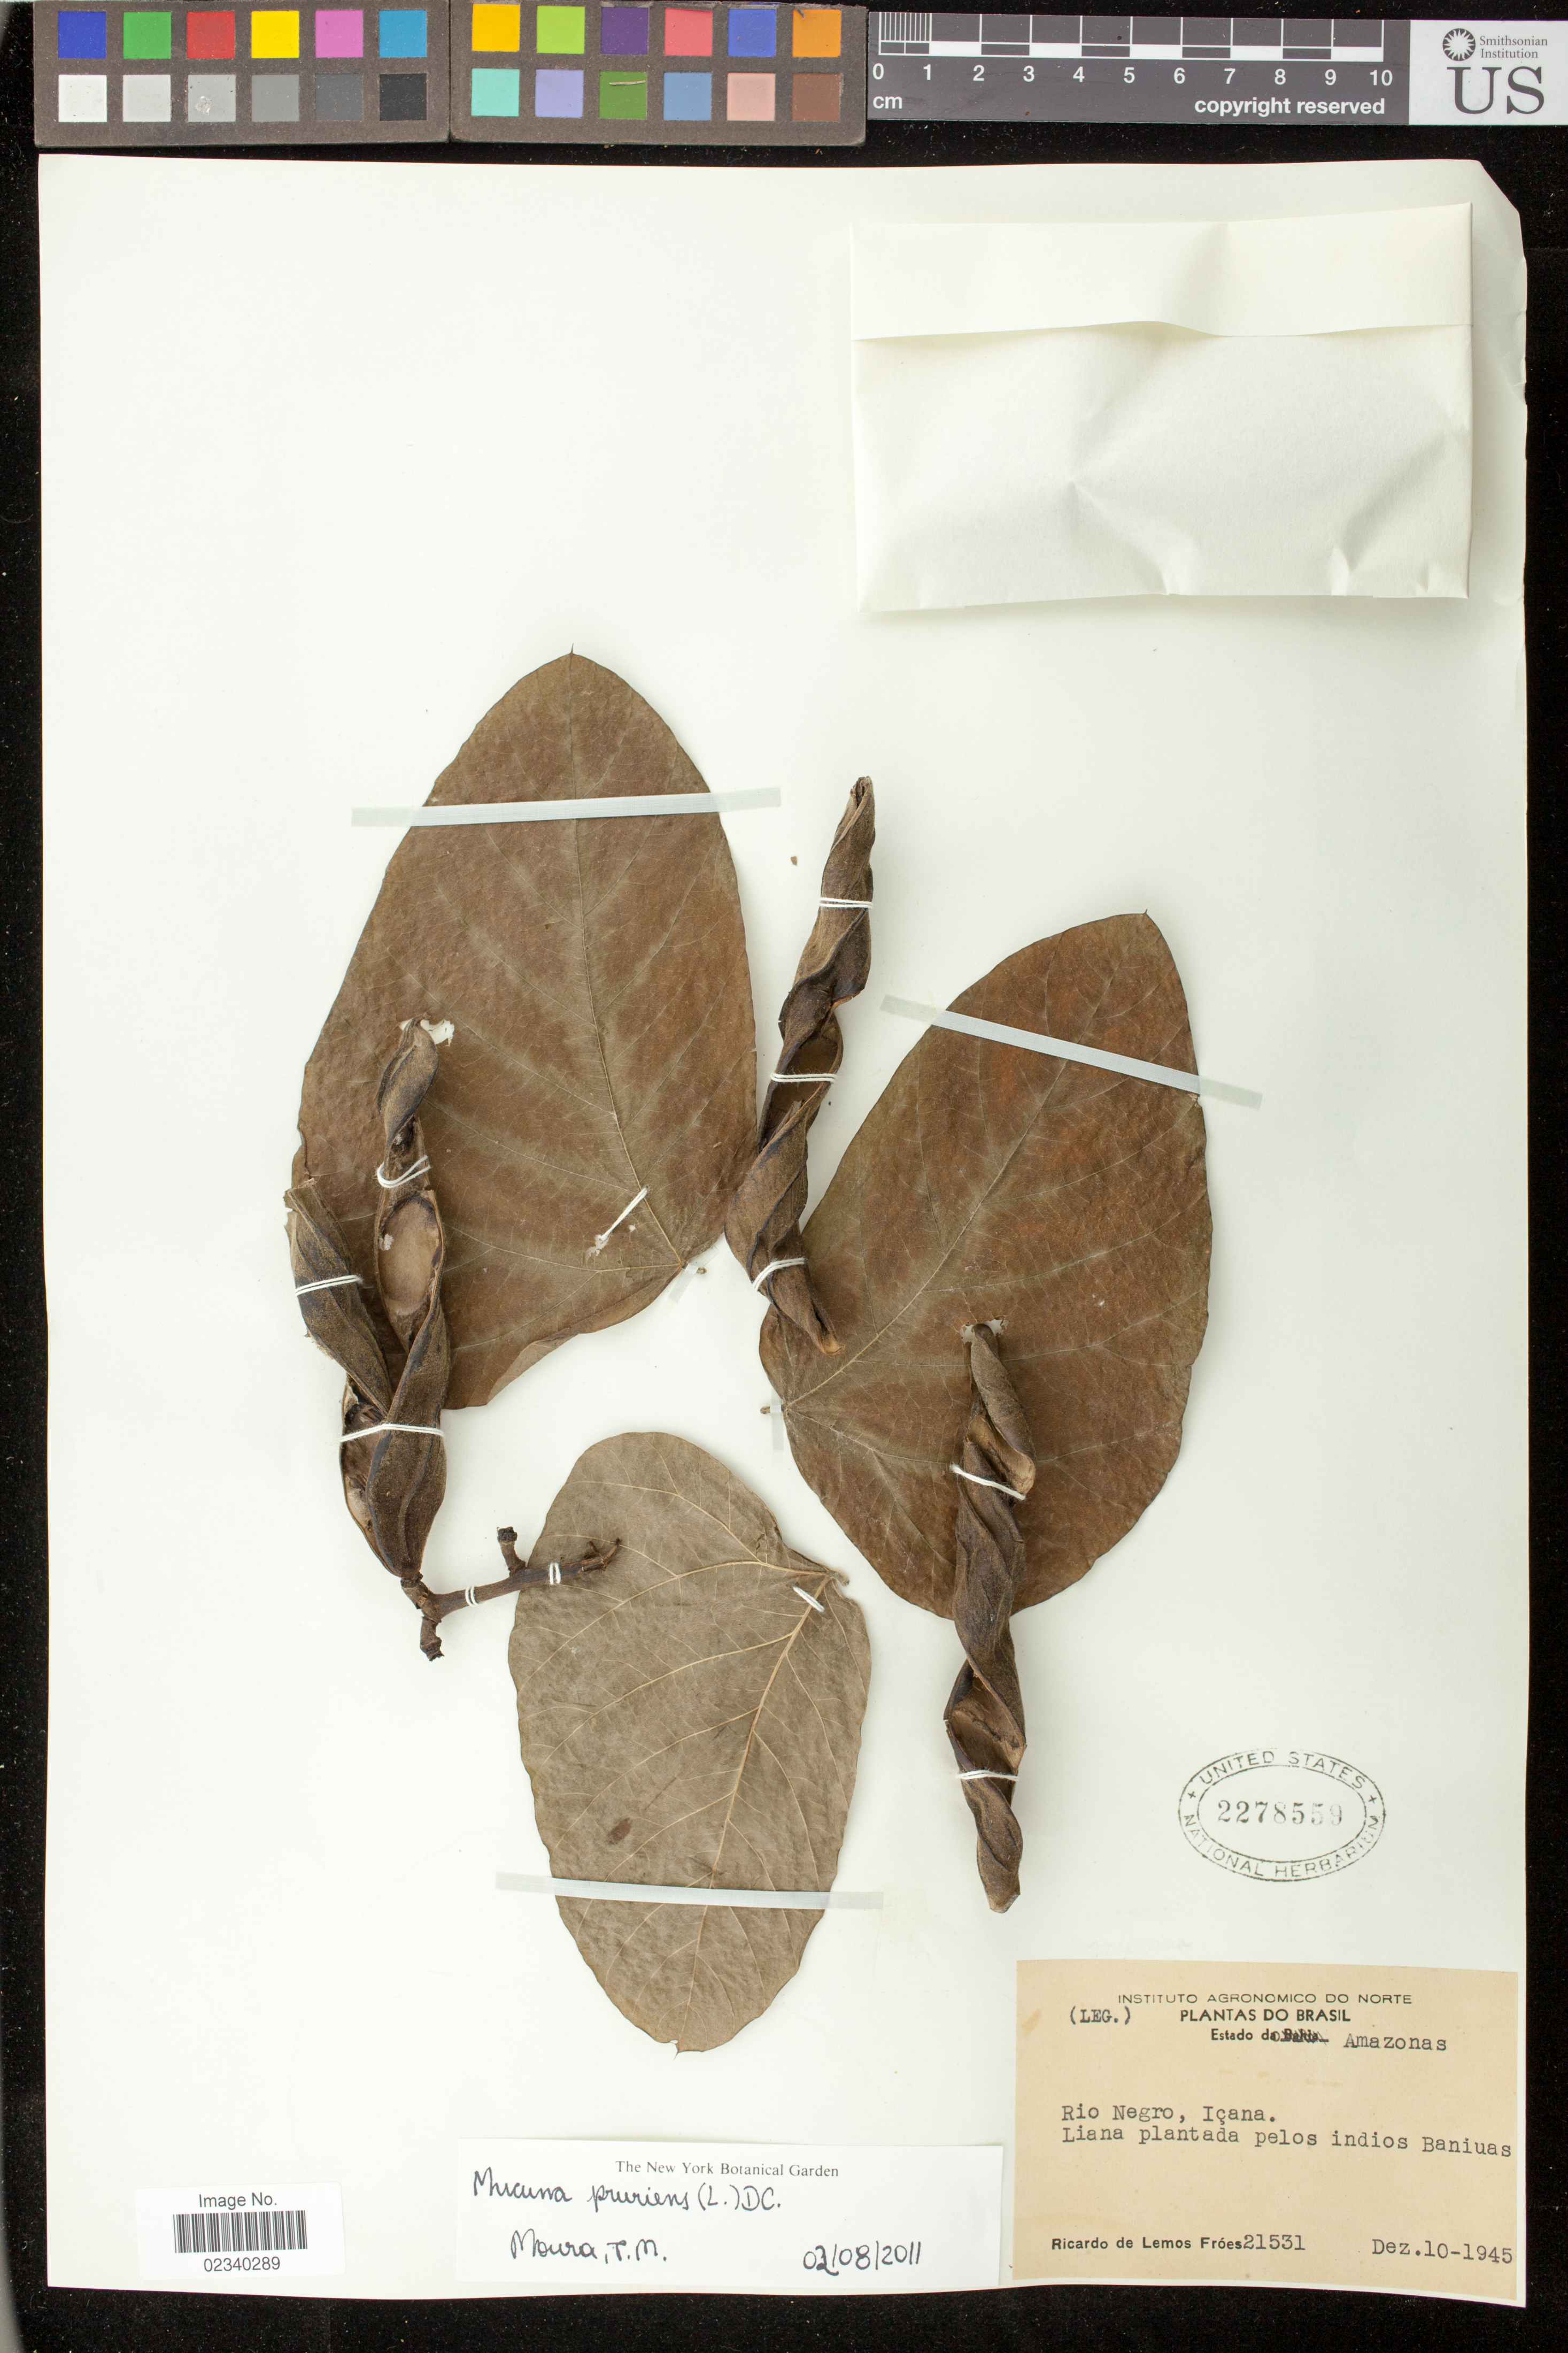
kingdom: Plantae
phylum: Tracheophyta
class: Magnoliopsida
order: Fabales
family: Fabaceae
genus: Mucuna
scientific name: Mucuna pruriens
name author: (L.) DC.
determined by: Moura, T. M. de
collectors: R. L. Fróes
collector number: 21531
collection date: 1945-12-10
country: Brazil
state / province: Amazonas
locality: Rio Negra, Icana. Liana plantada pelos indios Baniuas.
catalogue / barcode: US 2278559